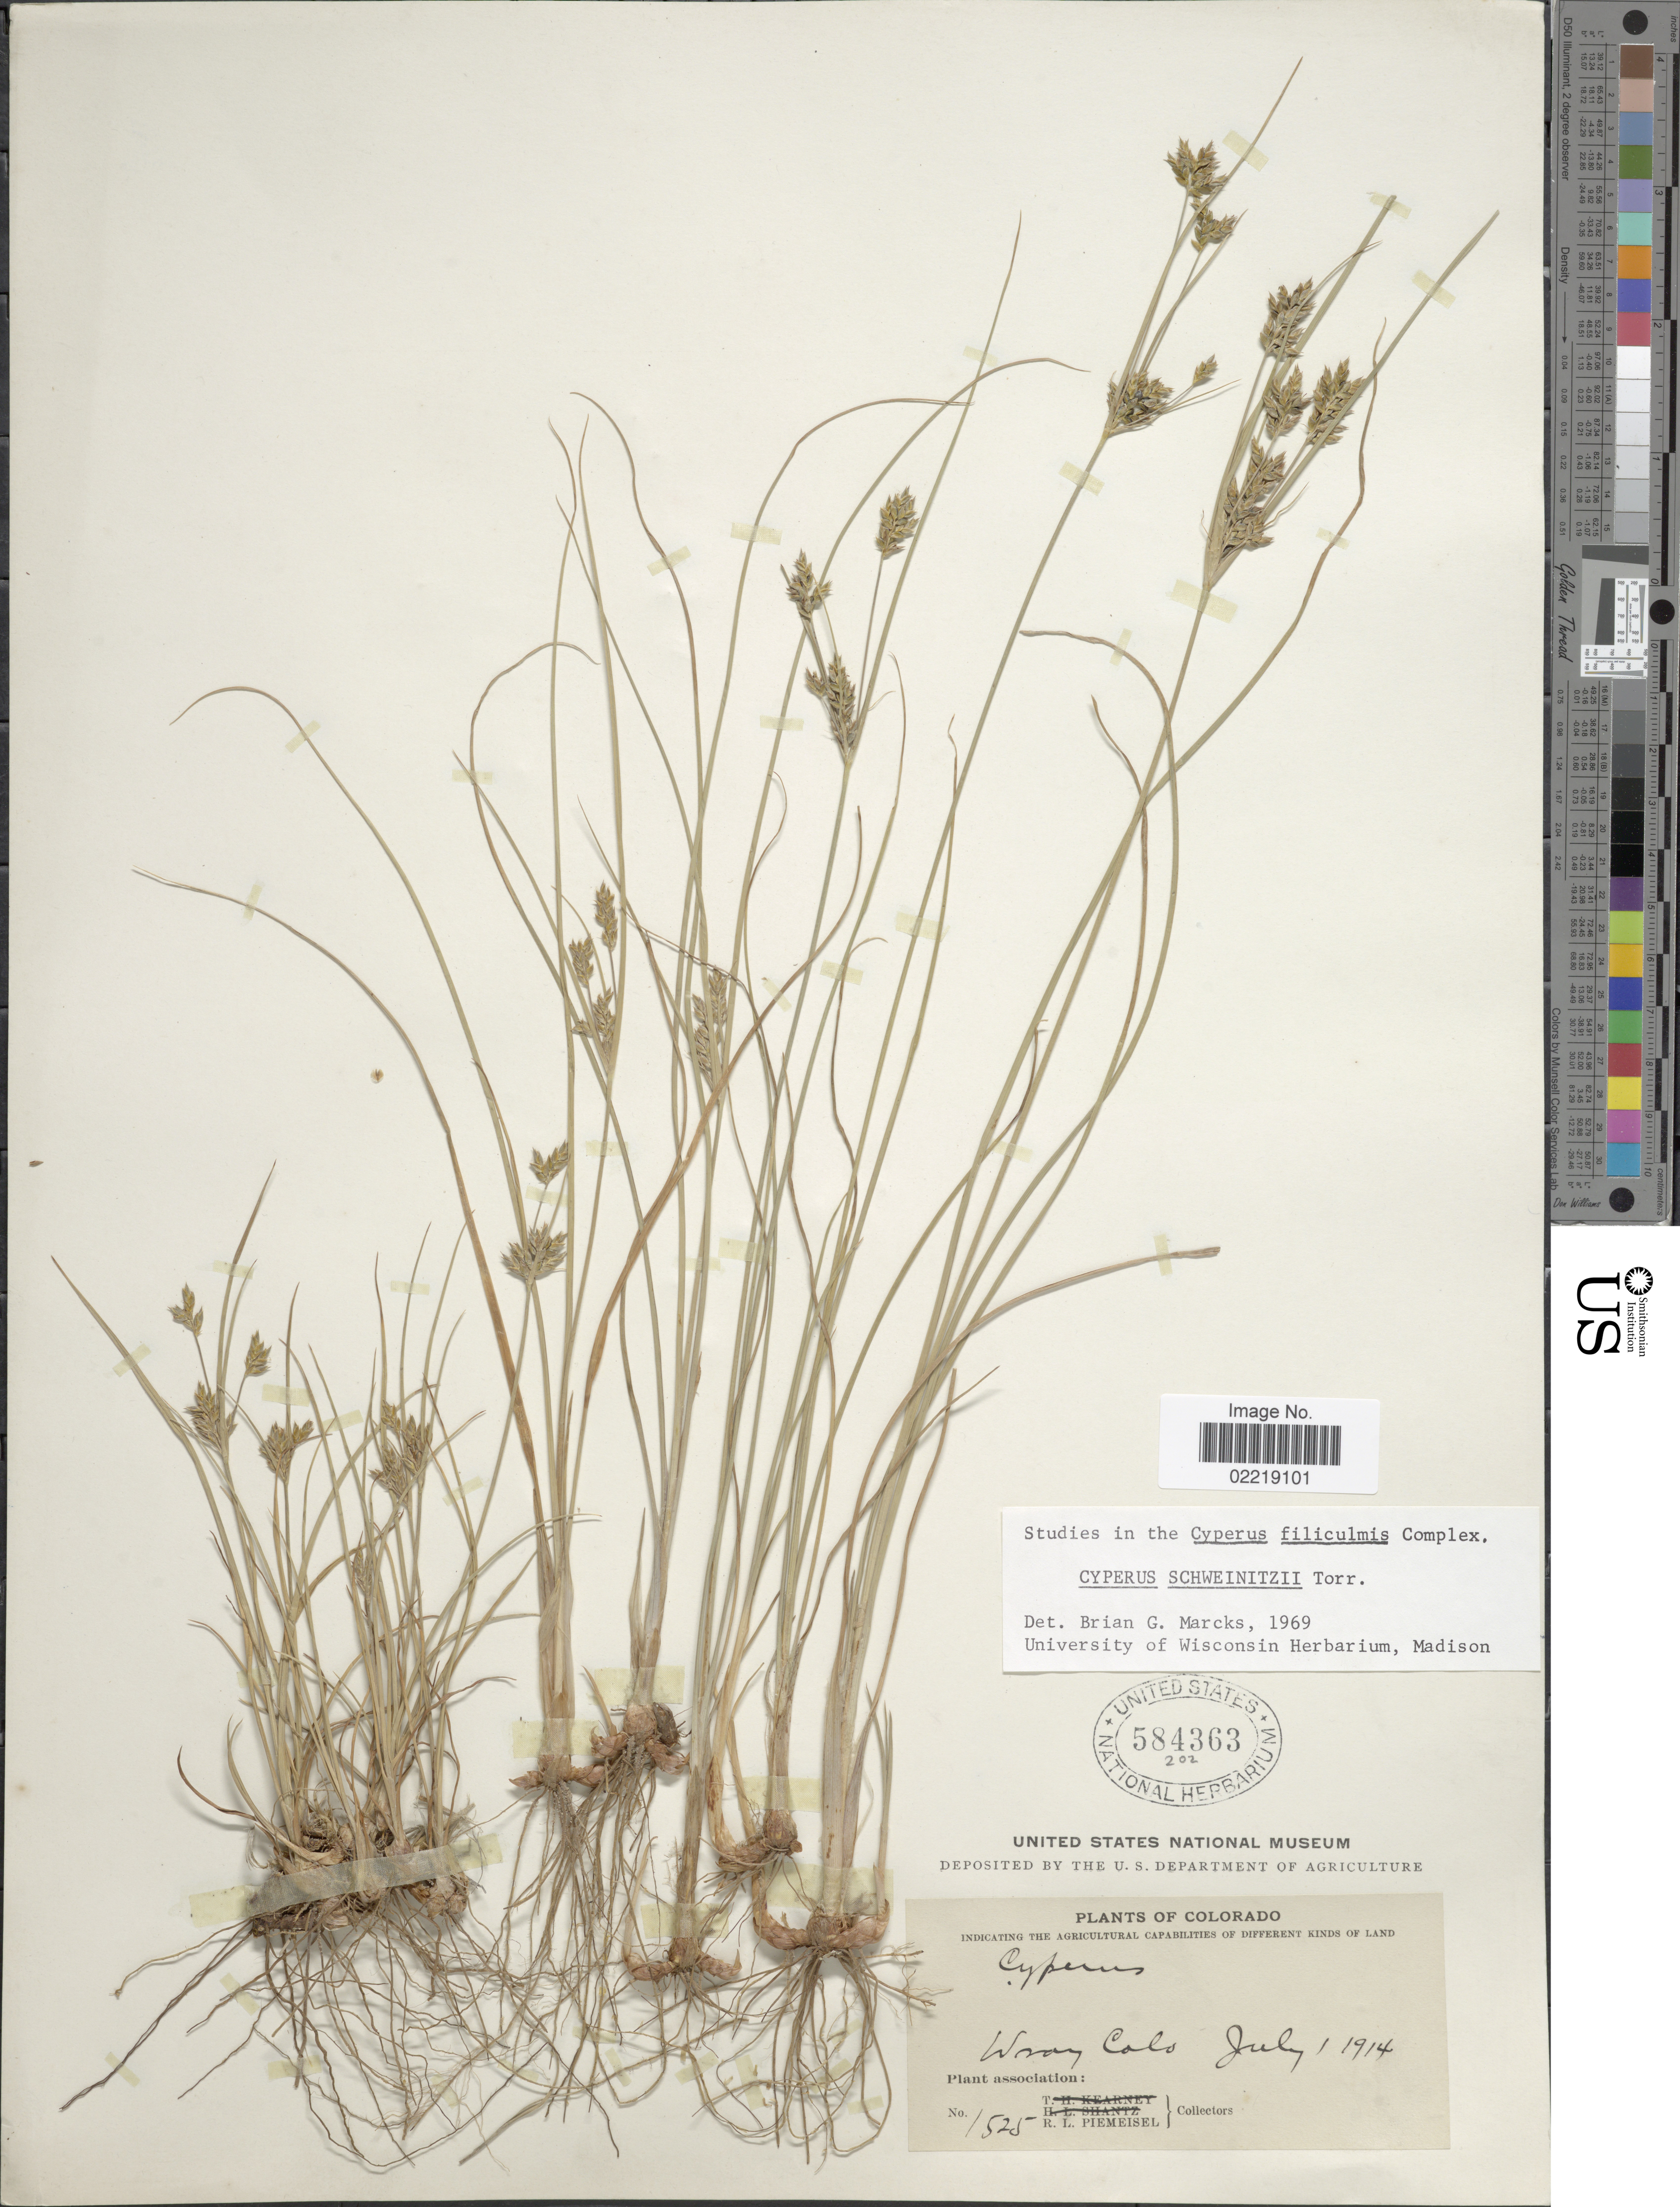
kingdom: Plantae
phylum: Tracheophyta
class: Liliopsida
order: Poales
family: Cyperaceae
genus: Cyperus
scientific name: Cyperus schweinitzii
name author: Torr.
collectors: R. L. Piemeisel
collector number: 1525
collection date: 1914-07-01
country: United States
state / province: Colorado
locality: Wray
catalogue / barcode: US 584363